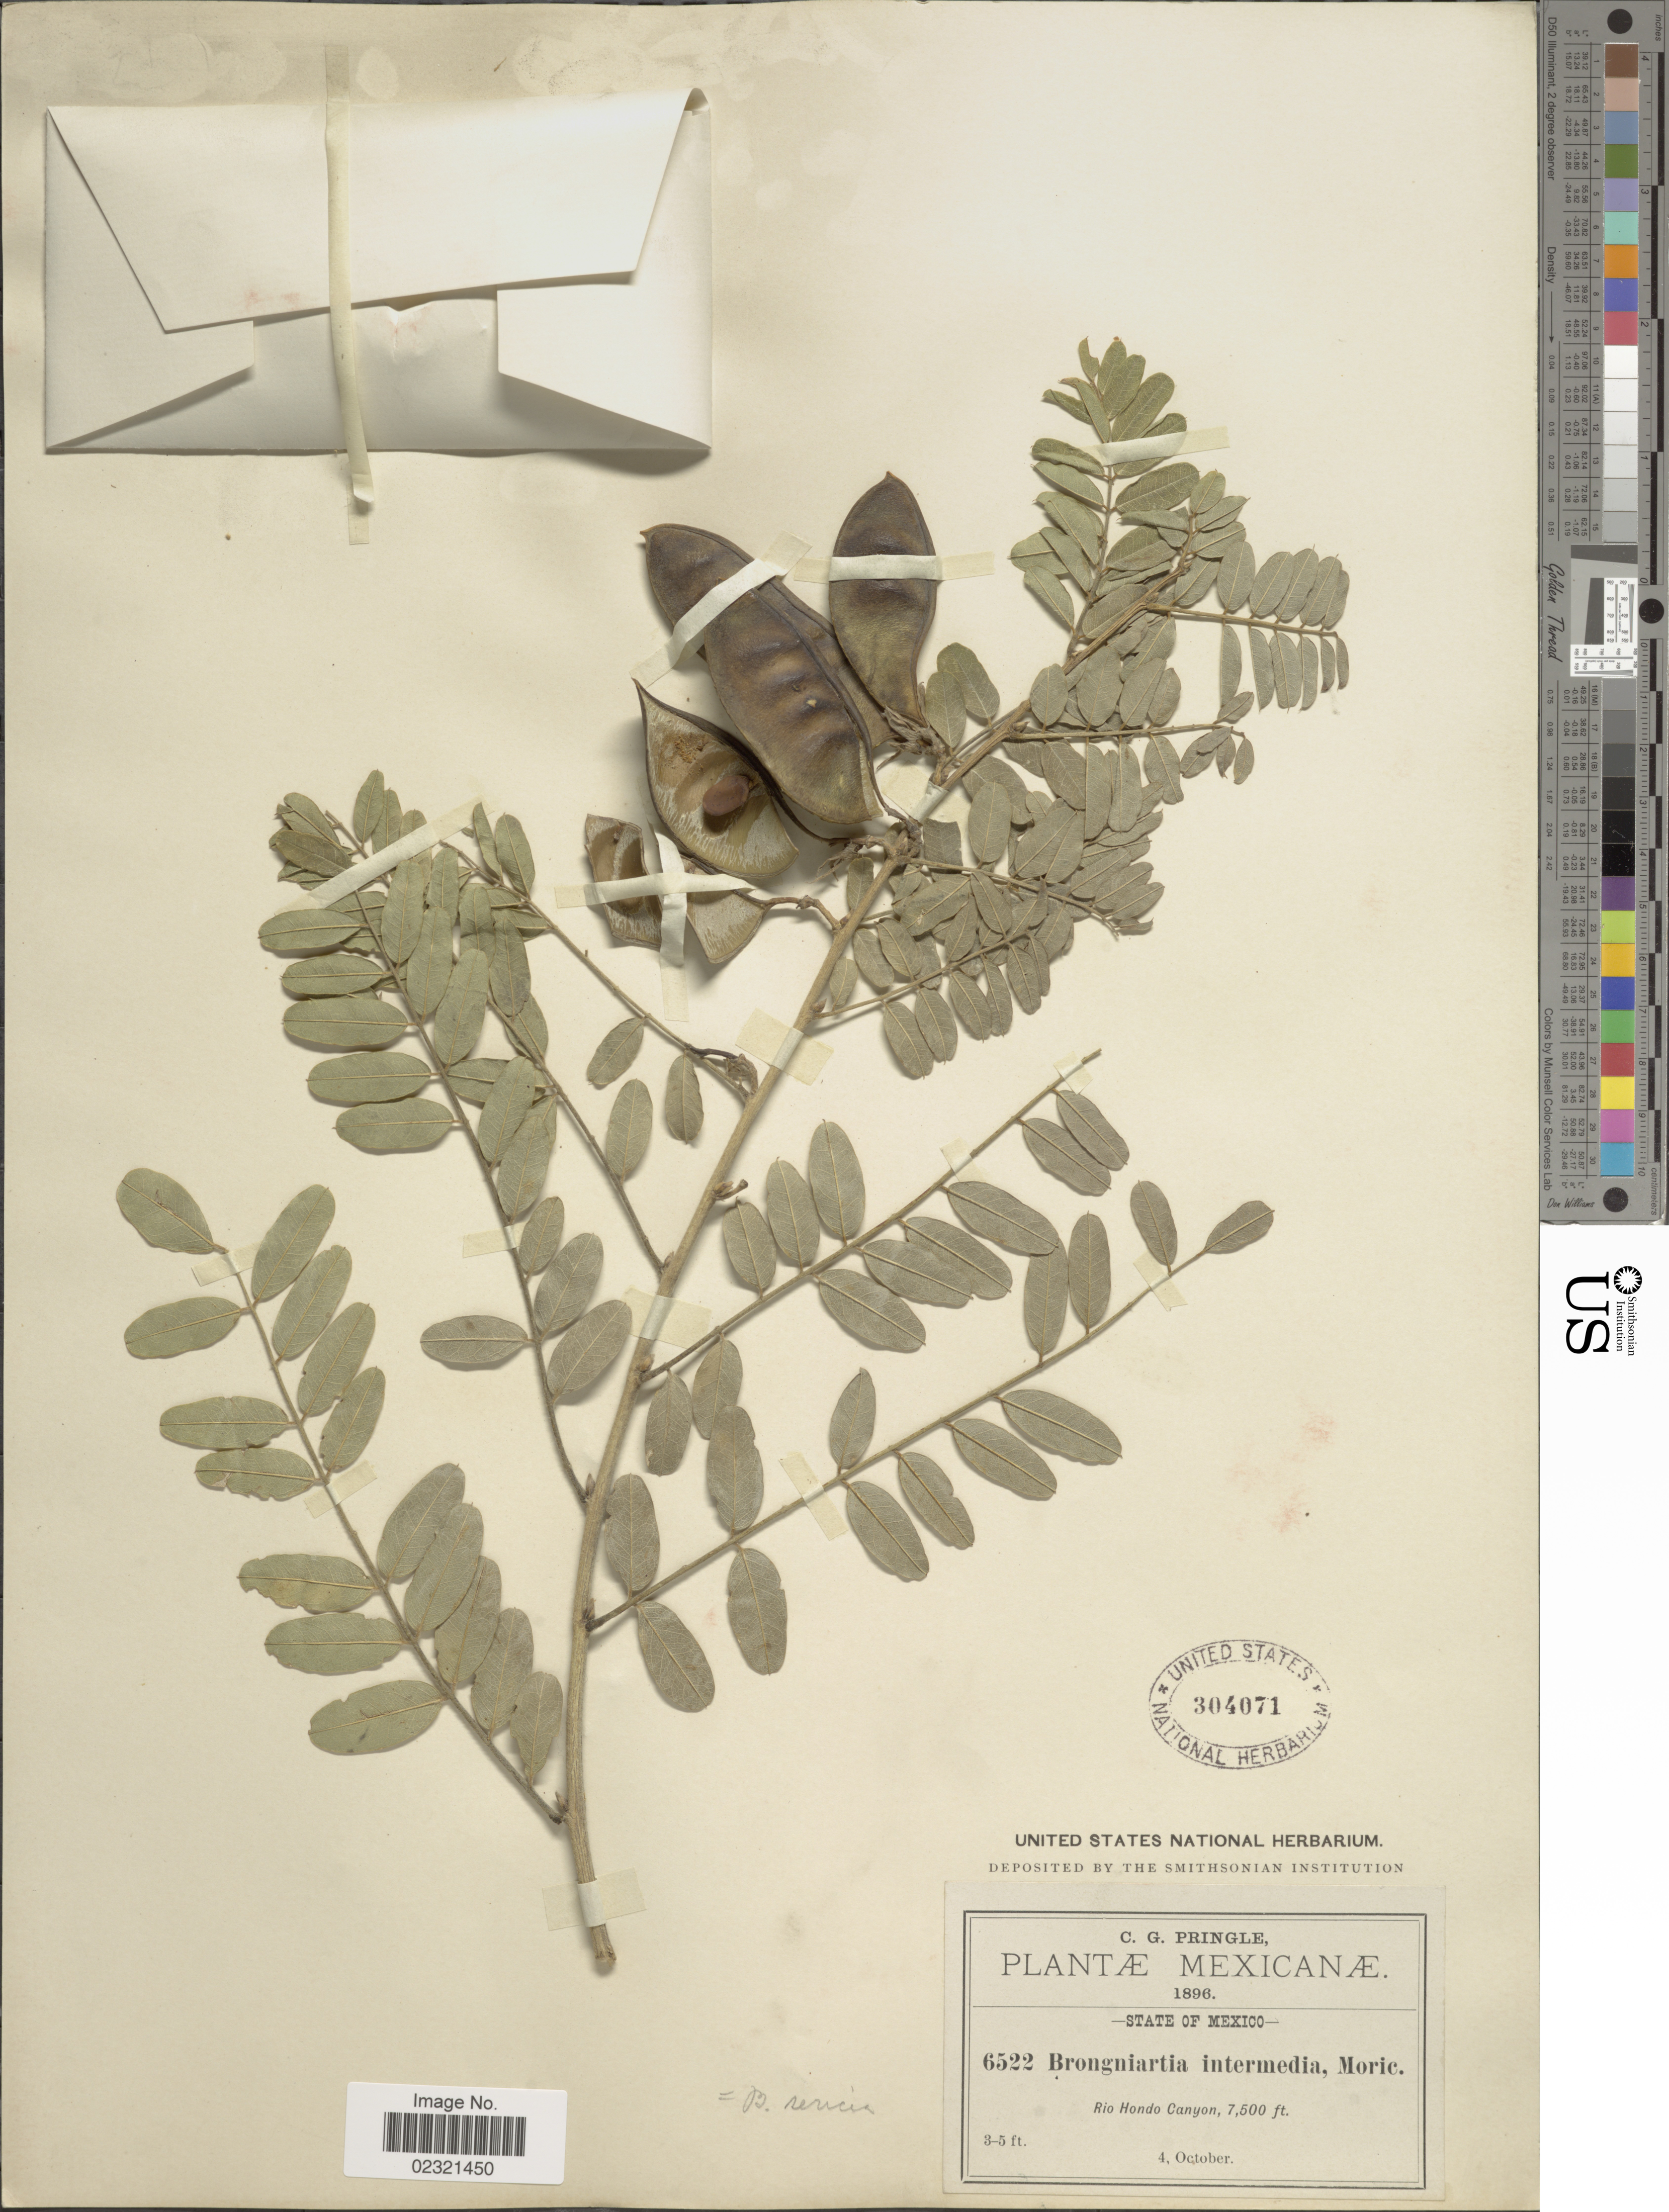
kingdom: Plantae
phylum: Tracheophyta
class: Magnoliopsida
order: Fabales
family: Fabaceae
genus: Brongniartia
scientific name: Brongniartia sericea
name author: Schltdl.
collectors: C. G. Pringle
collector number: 6522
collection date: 1896-10-04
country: Mexico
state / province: México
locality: Rio Hondo Canyon. Mexicanae.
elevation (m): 2286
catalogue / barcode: US 304071